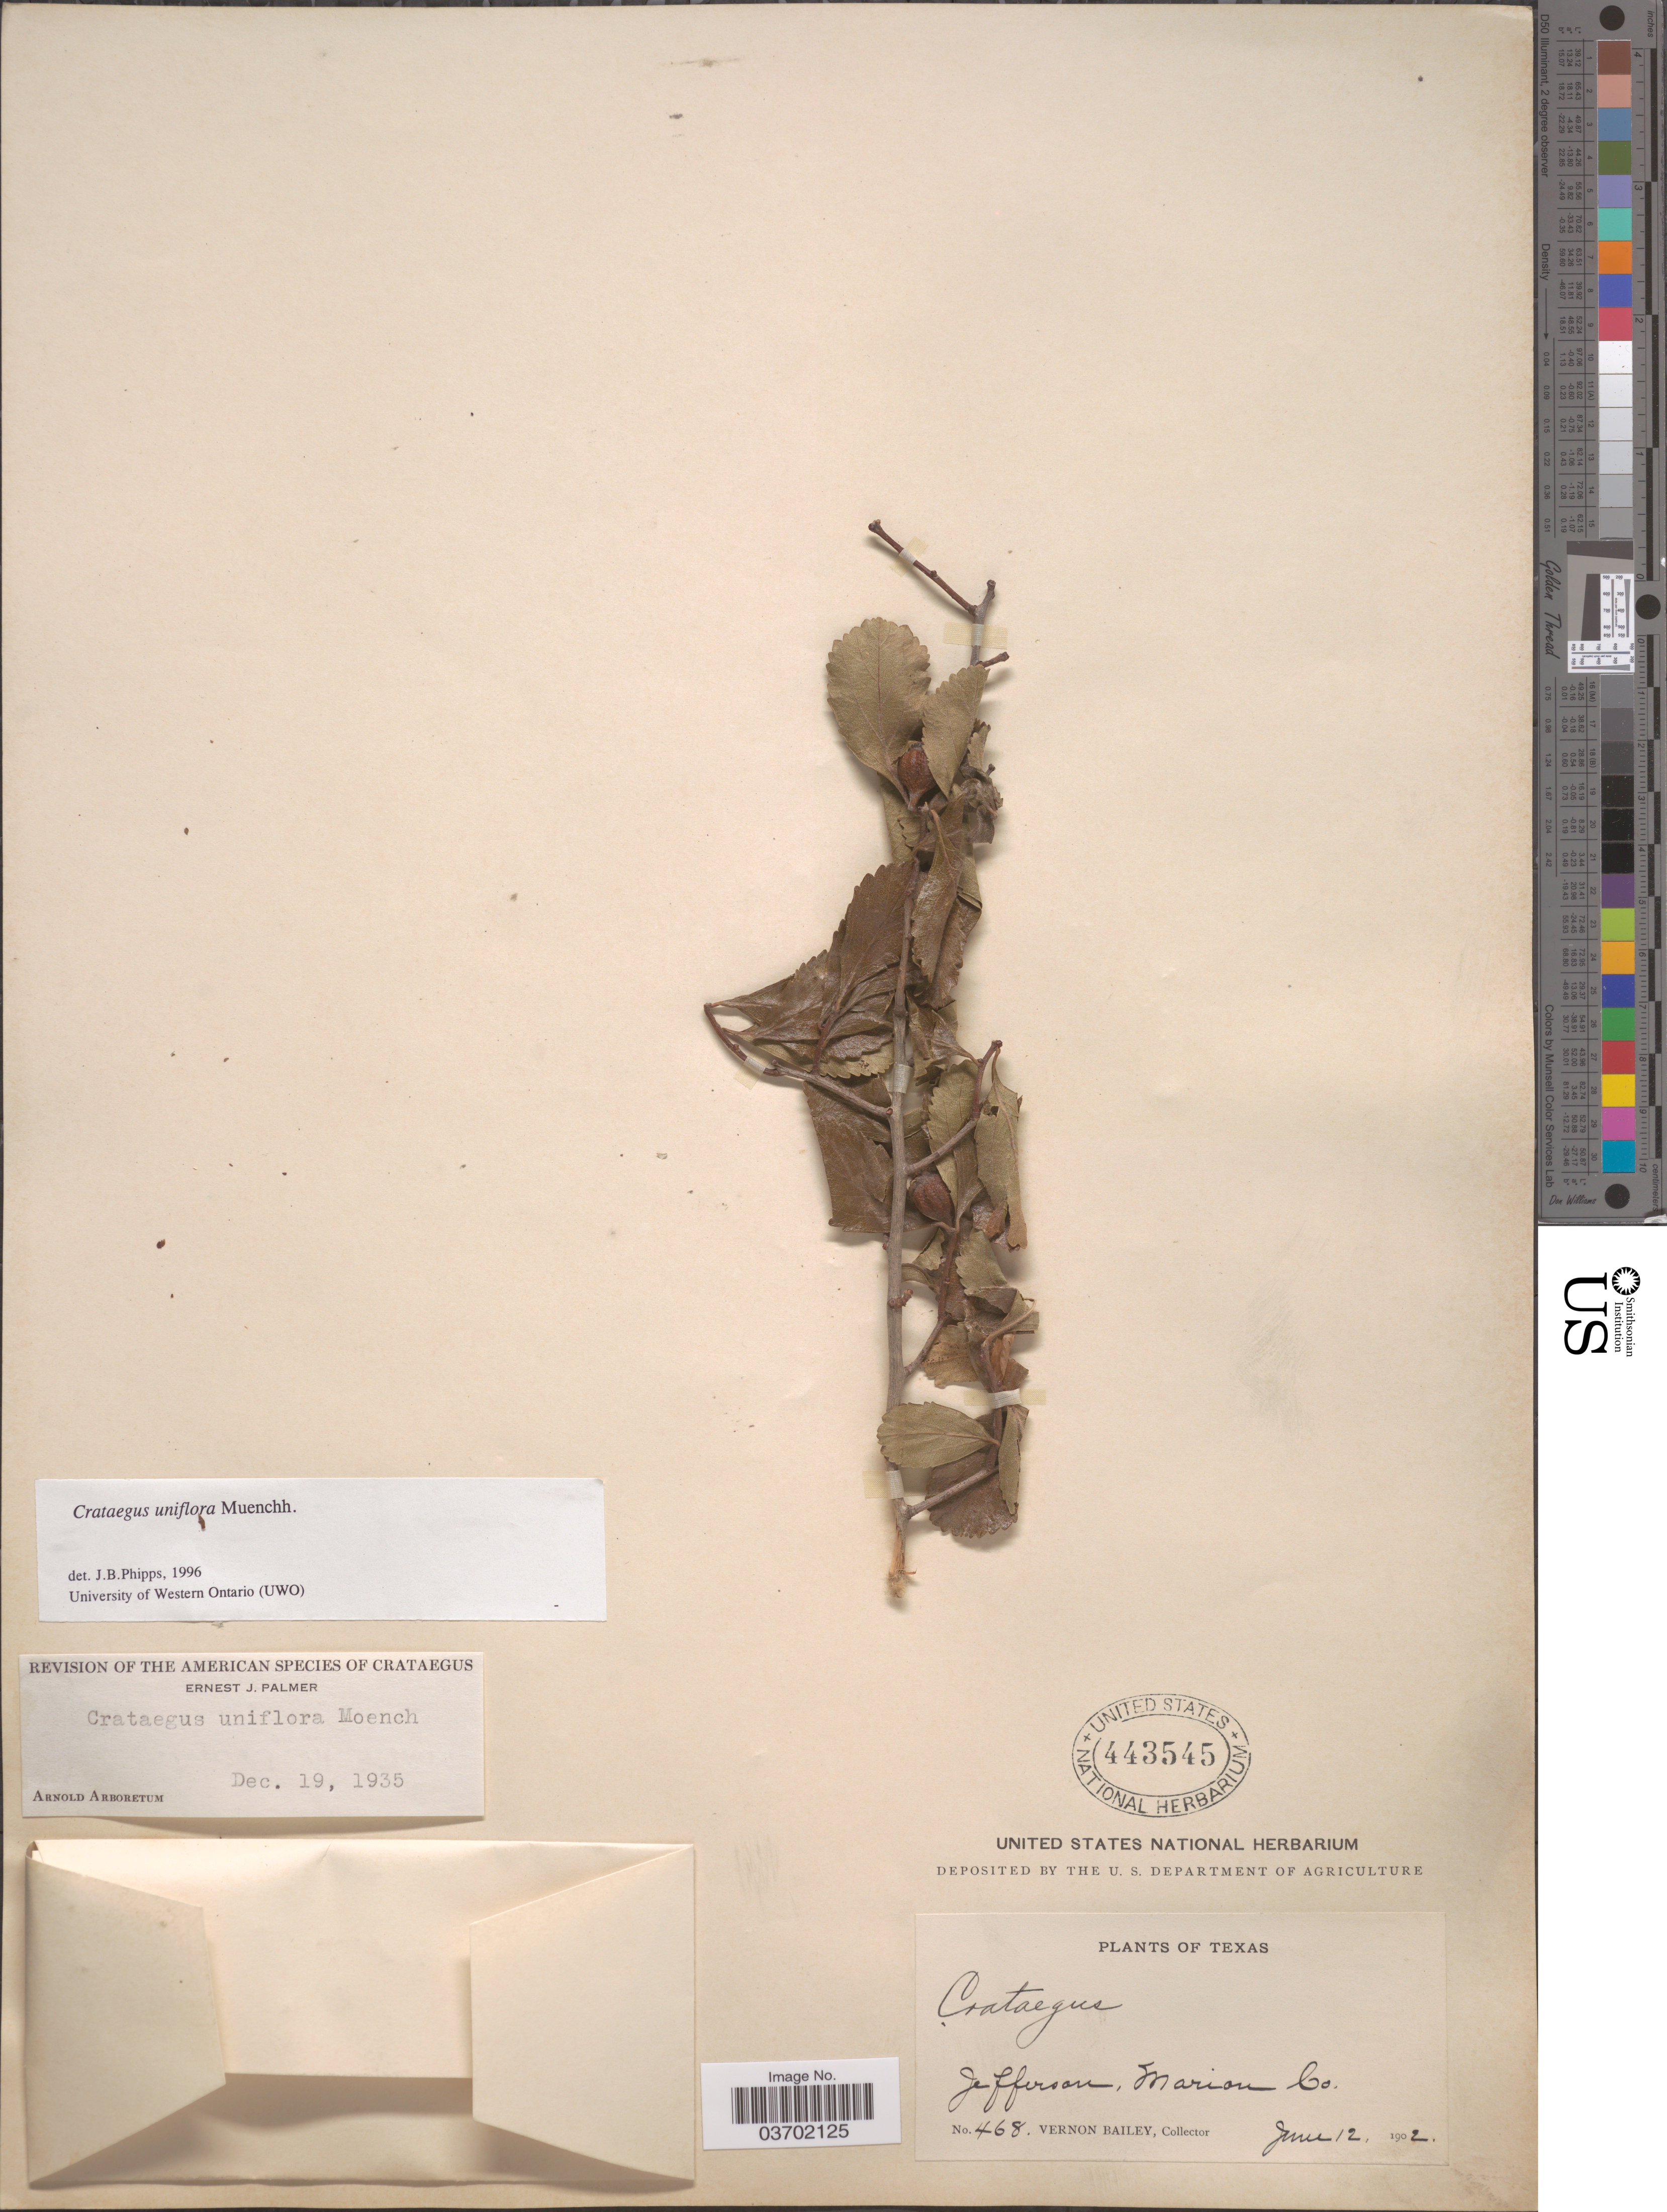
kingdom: Plantae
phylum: Tracheophyta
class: Magnoliopsida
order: Rosales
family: Rosaceae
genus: Crataegus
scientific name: Crataegus uniflora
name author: Münchh.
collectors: V. O. Bailey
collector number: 468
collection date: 1902-06-12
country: United States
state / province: Texas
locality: Jefferson, Marion Co.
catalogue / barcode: US 443545